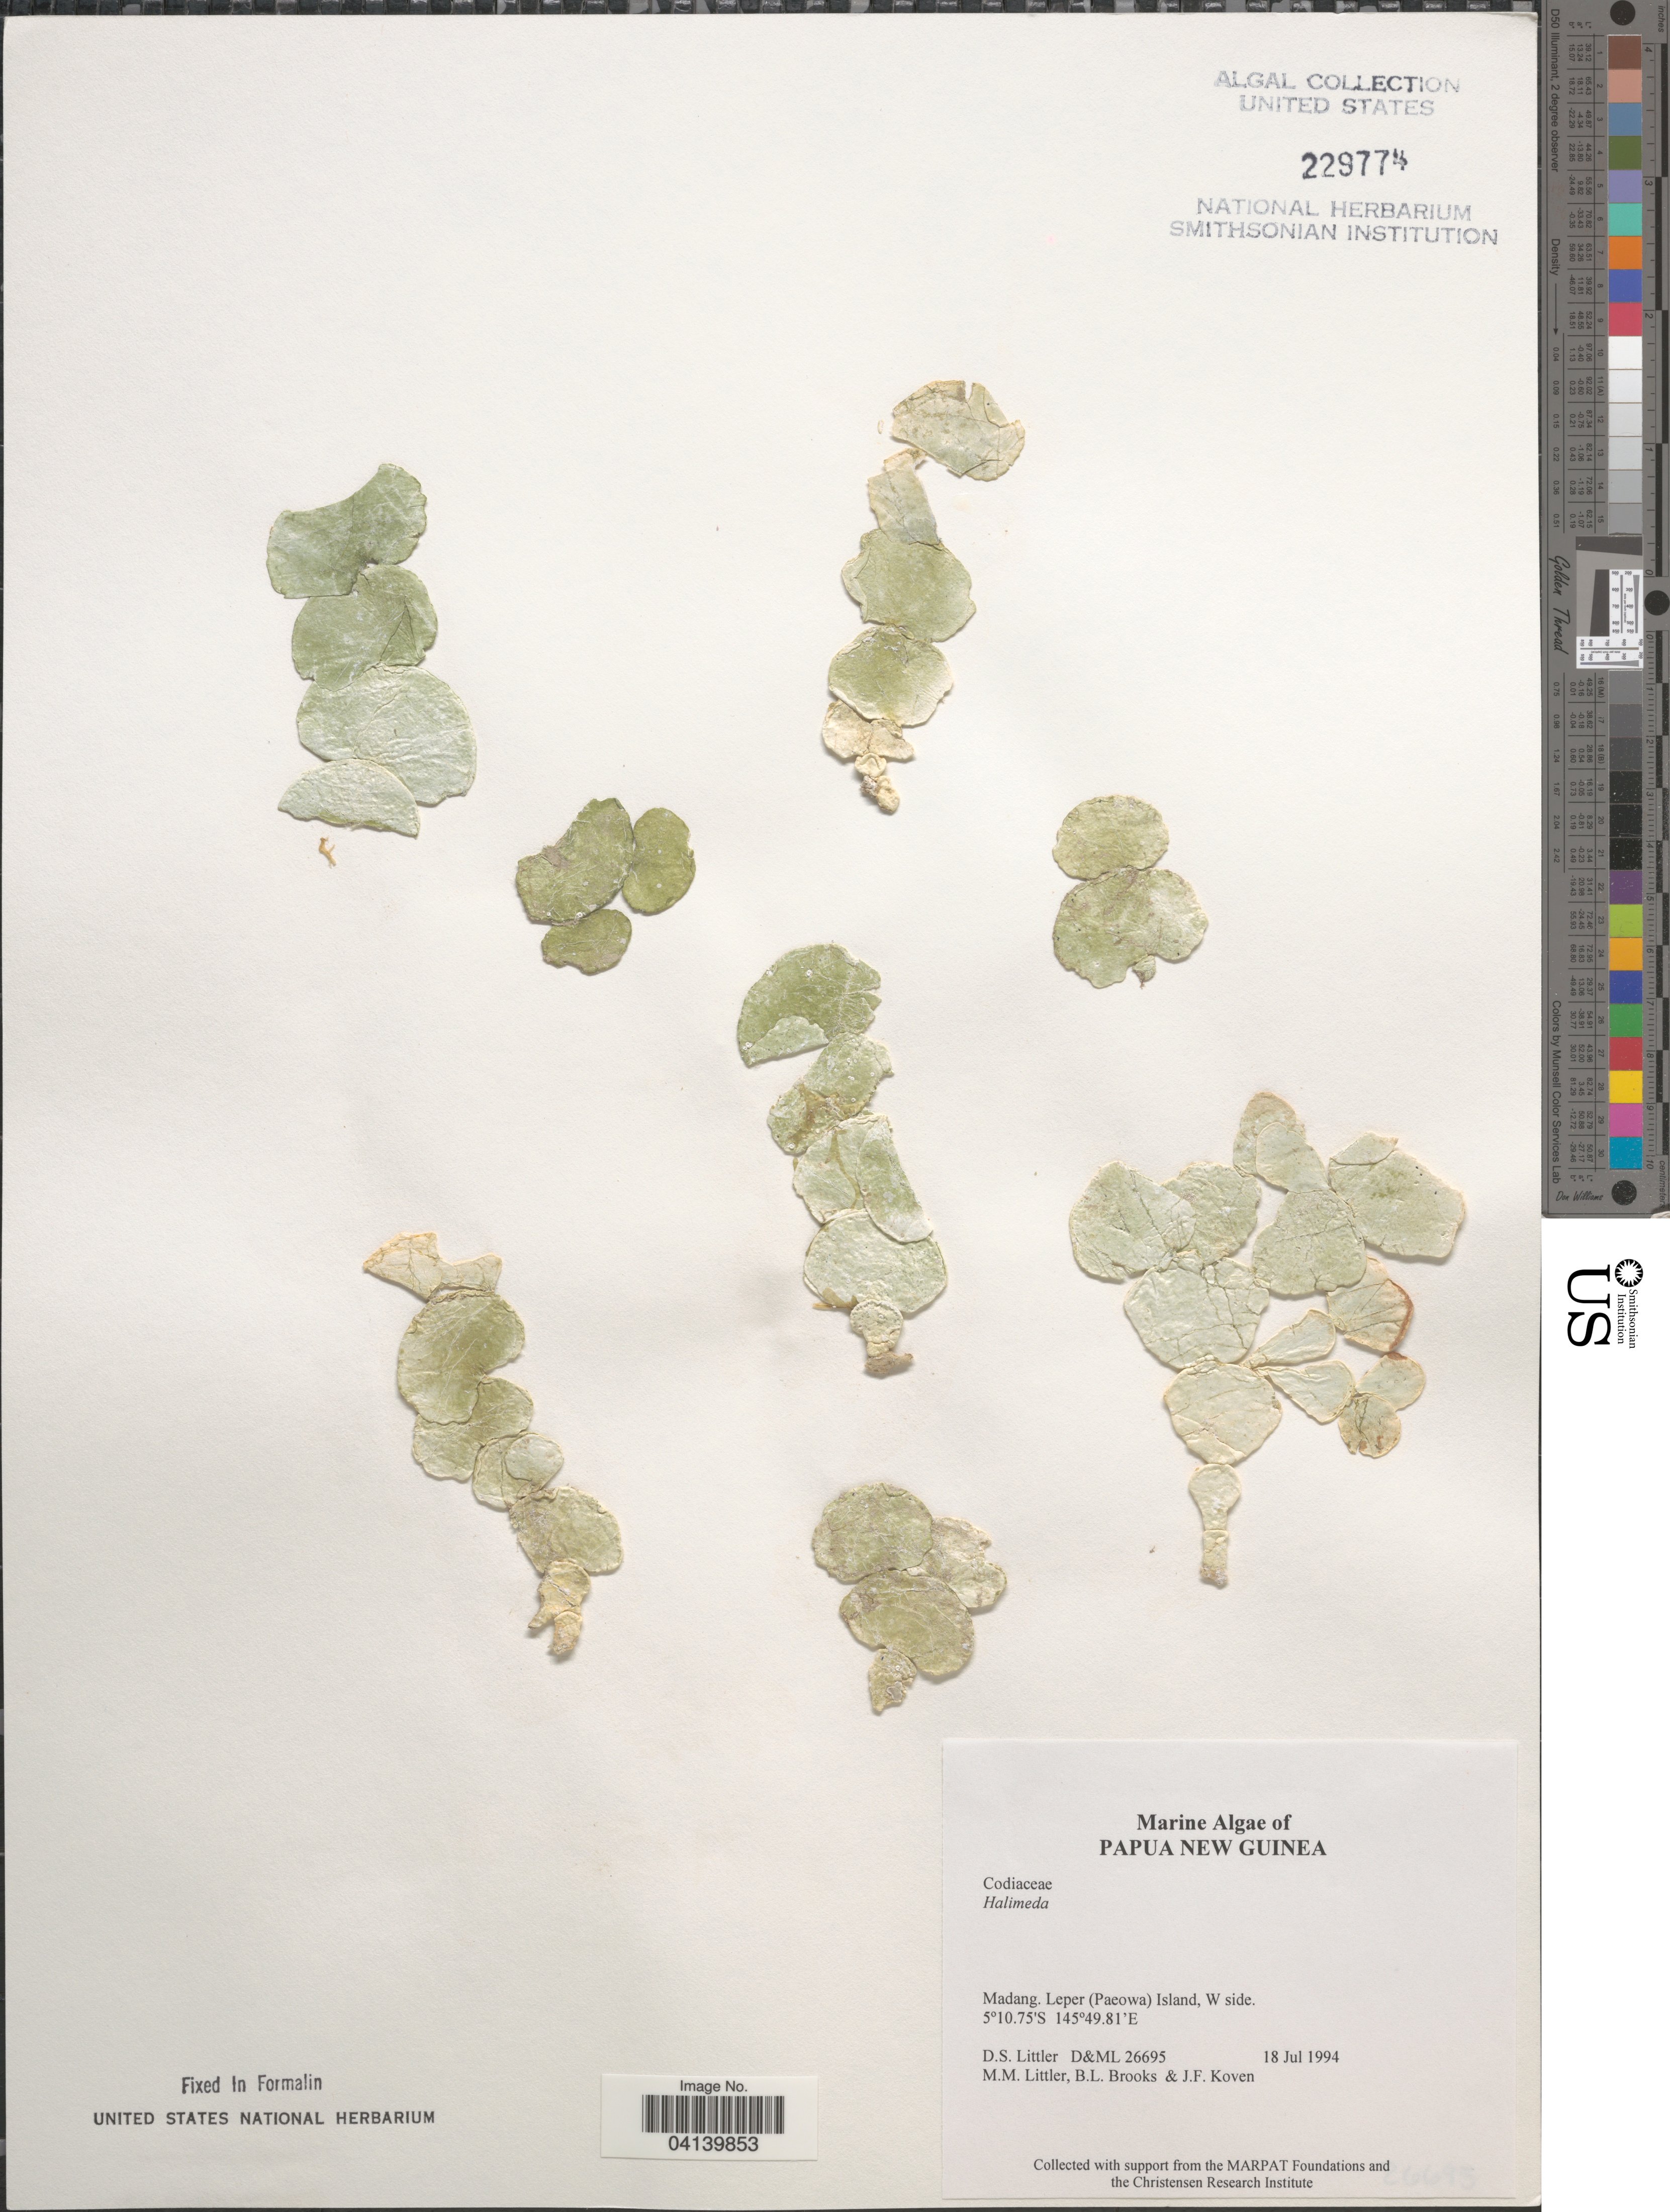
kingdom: Plantae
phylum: Chlorophyta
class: Ulvophyceae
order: Bryopsidales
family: Halimedaceae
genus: Halimeda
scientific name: Halimeda sp.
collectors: D. S. Littler, B. Brooks & J. Koven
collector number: D&ML 26695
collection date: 1994-07-18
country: Papua New Guinea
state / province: Madang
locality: Leper (Paeowa) Island, W side.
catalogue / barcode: US 229774